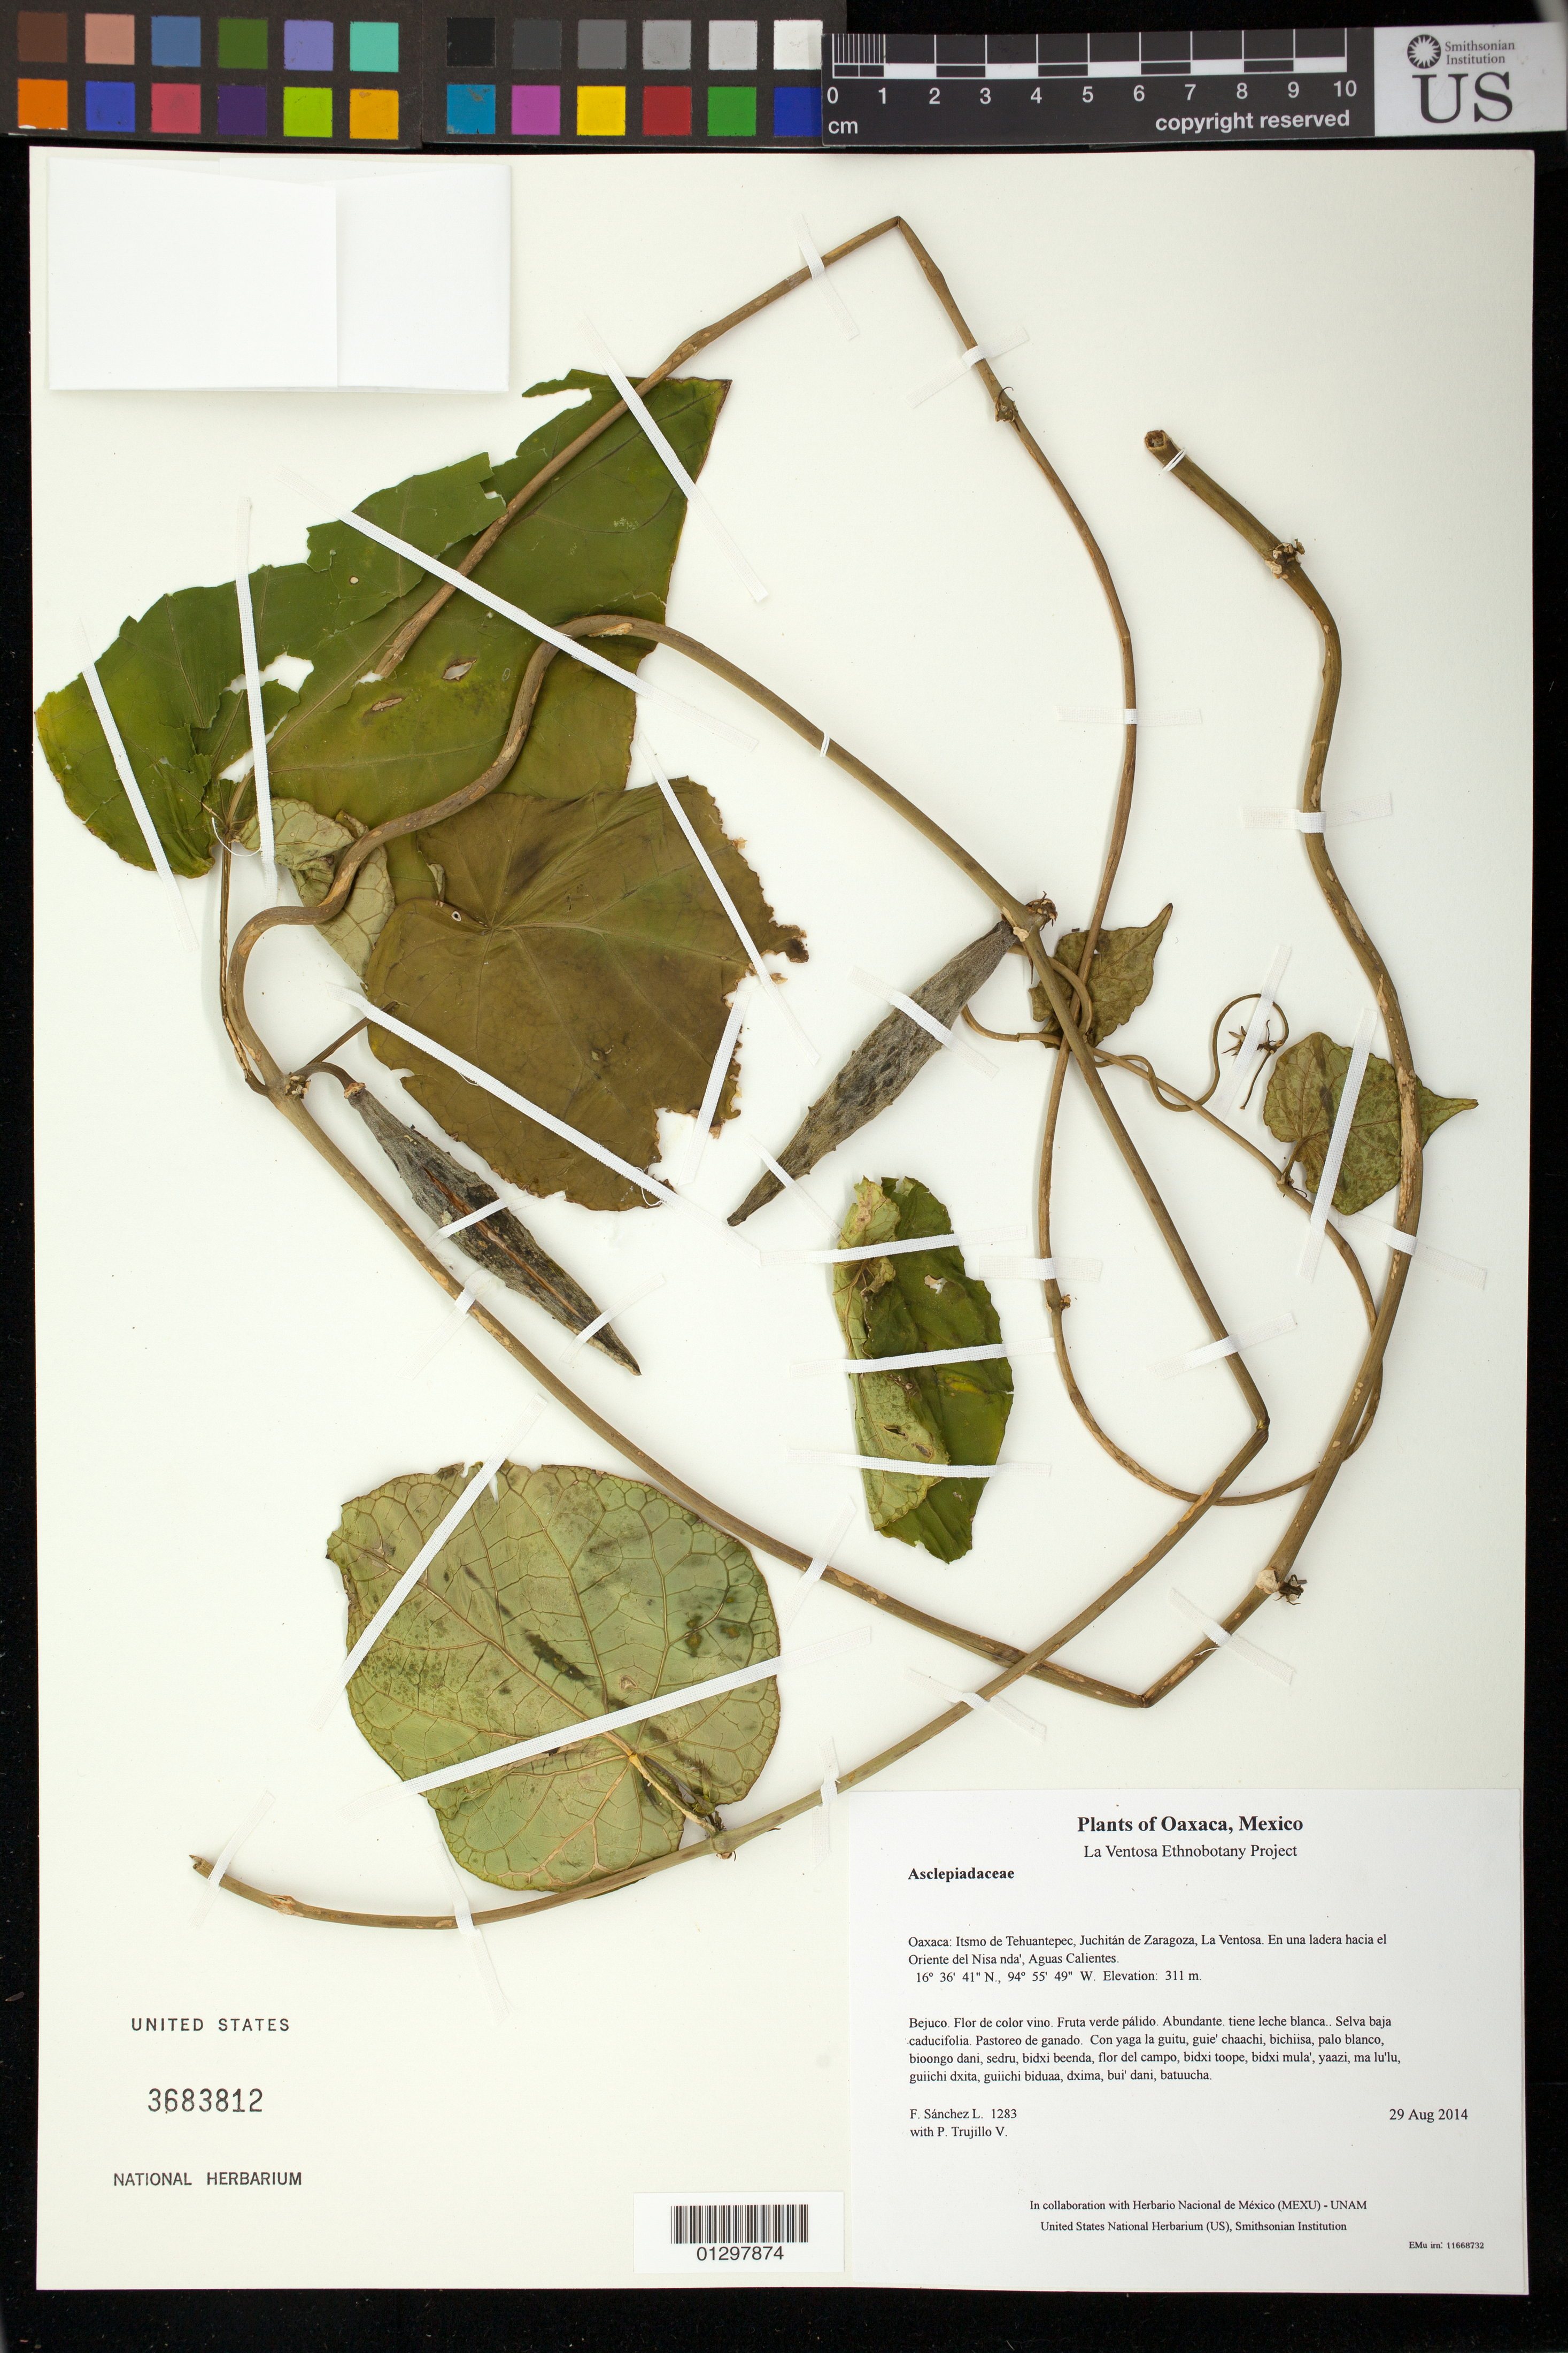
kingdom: Plantae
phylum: Tracheophyta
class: Magnoliopsida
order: Gentianales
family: Apocynaceae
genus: Suberogerens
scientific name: Suberogerens cyclophylla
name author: (Standl.) Morillo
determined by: Lozada, L.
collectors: F. Sánchez L. & P. Trujillo V.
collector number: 1283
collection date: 2014-08-29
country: Mexico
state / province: Oaxaca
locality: Itsmo de Tehuantepec, Juchitán de Zaragoza, La Ventosa. En una ladera hacia el Oriente del Nisa nda', Aguas Calientes.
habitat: Selva baja caducifolia. Pastoreo de ganado.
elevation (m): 311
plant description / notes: MEXU, SERO, US; Luba'. Guie' naxiña' nacahui. Cuaananaxhi naga' naté. Stale.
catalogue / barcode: US 3683812